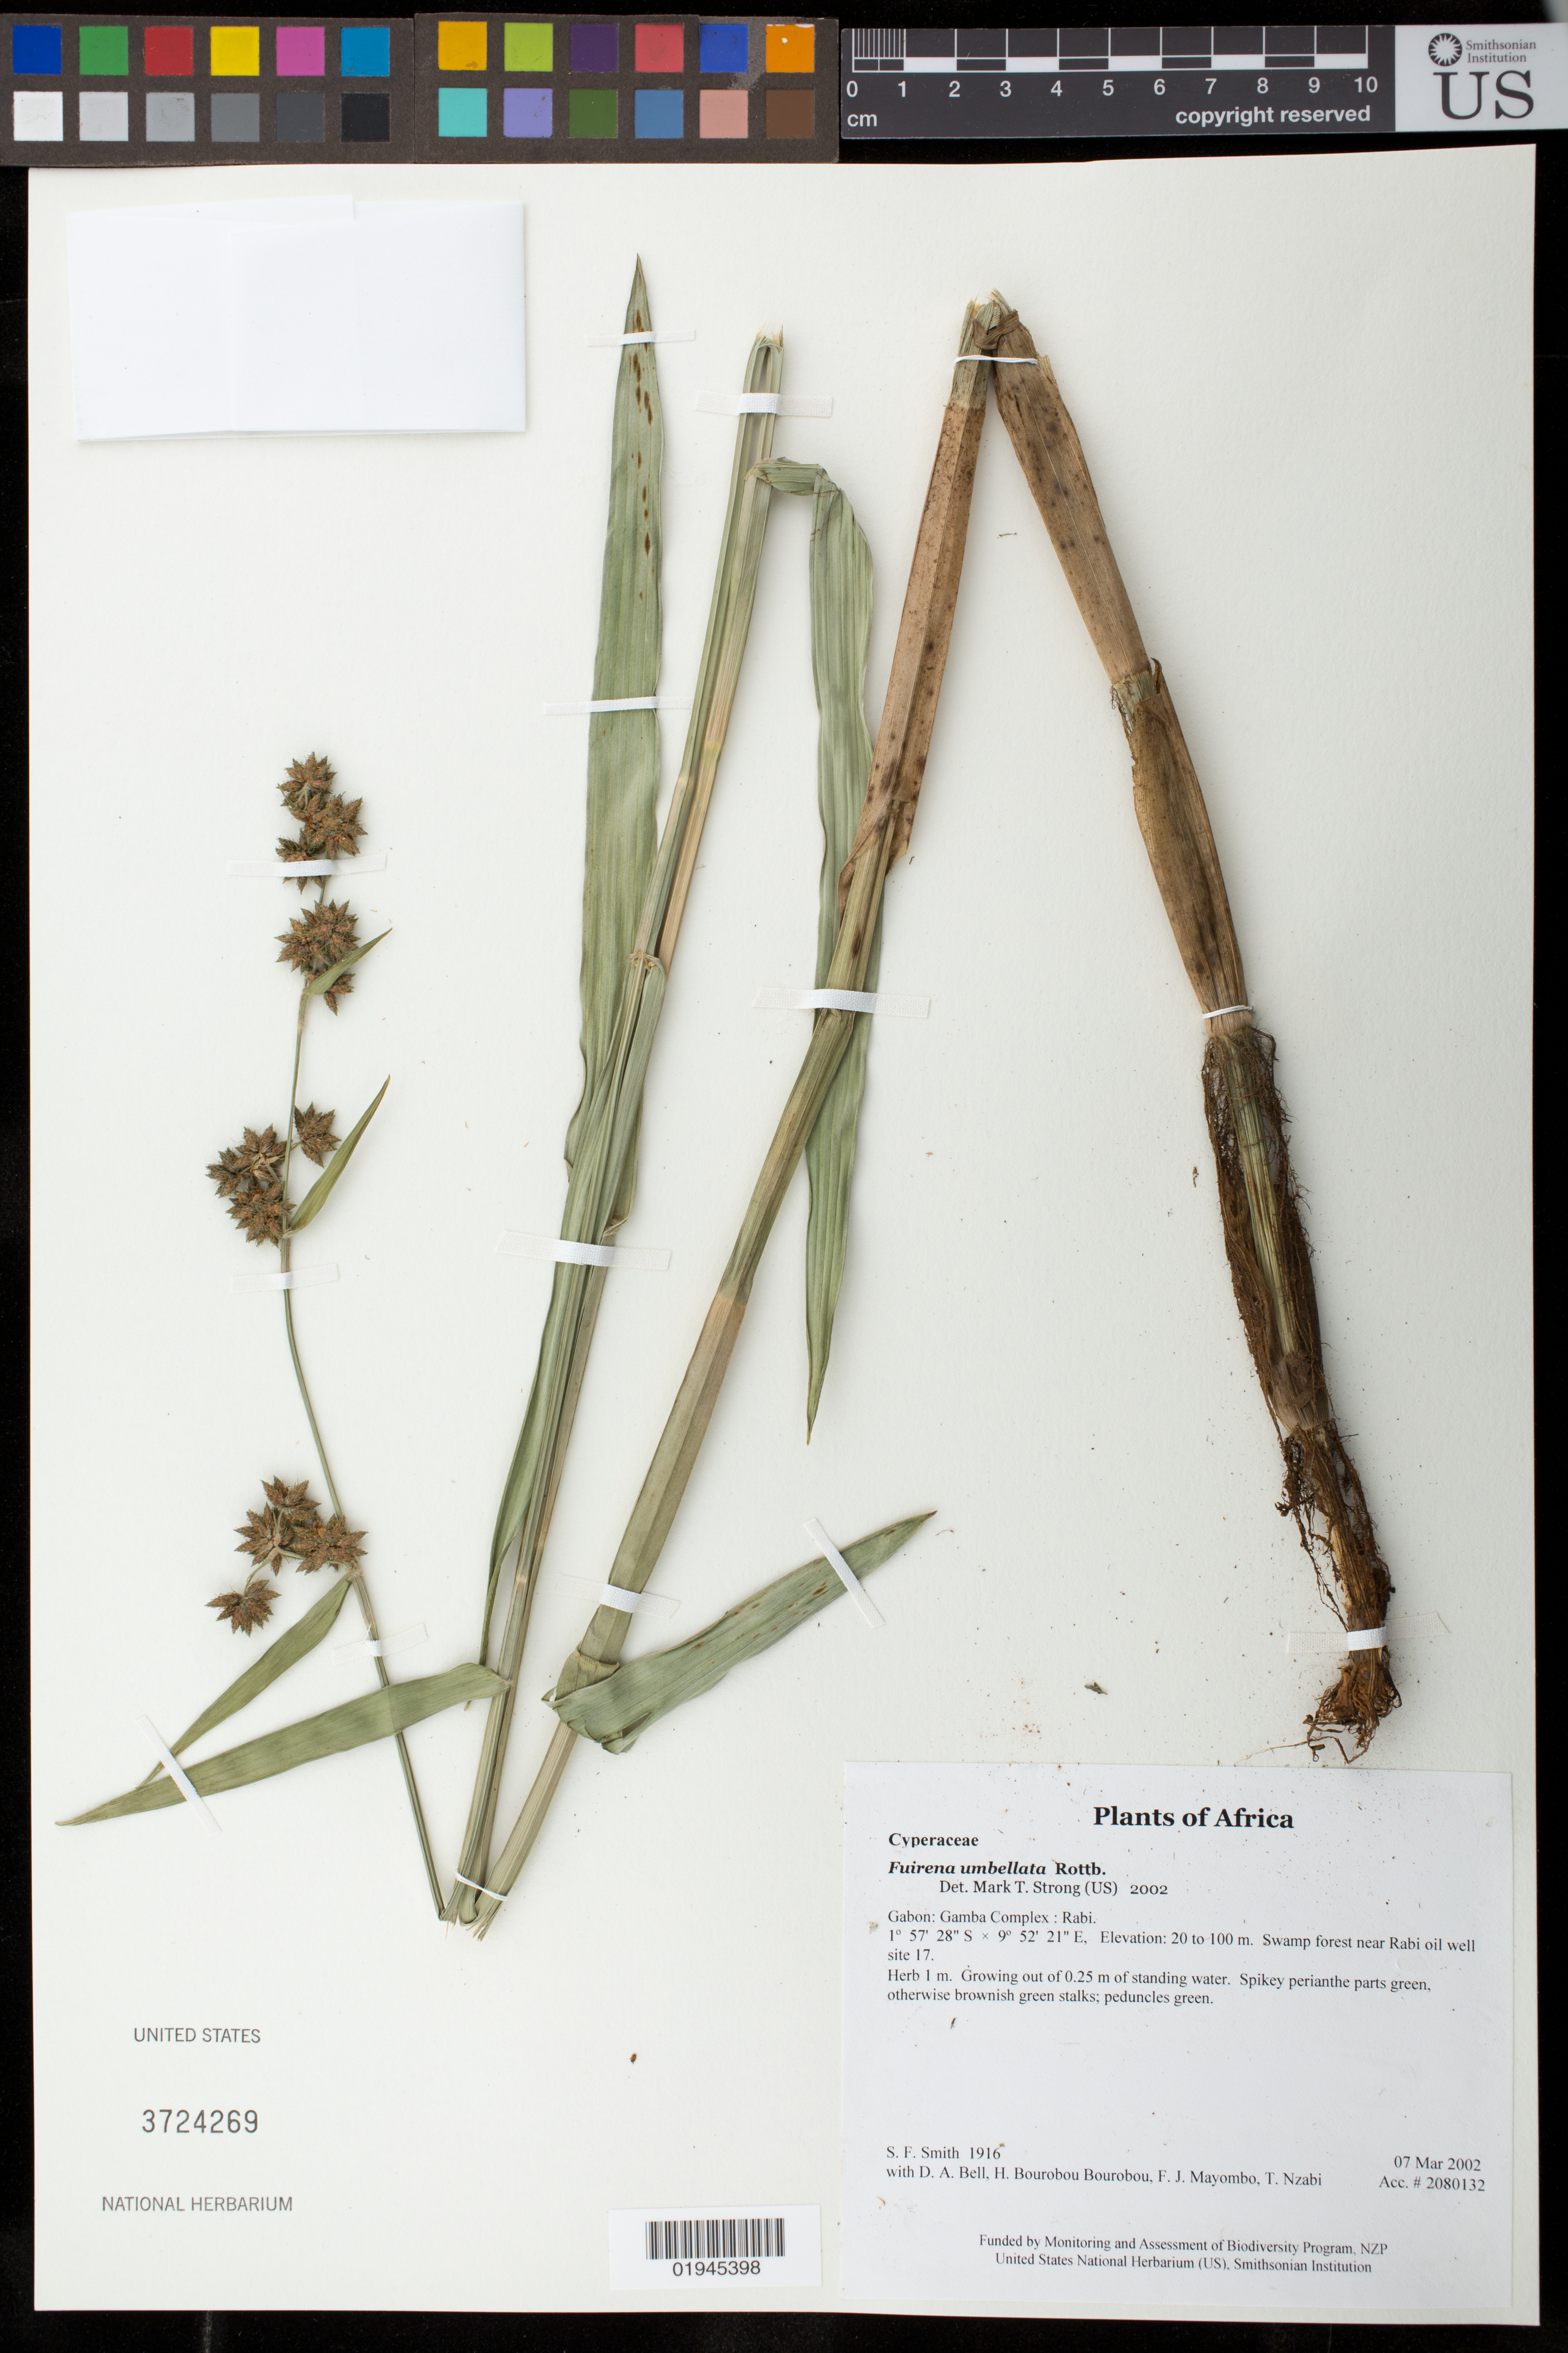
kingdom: Plantae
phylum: Tracheophyta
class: Liliopsida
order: Poales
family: Cyperaceae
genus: Fuirena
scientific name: Fuirena umbellata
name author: Rottb.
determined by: Strong, M. T., (US), Smithsonian Institution - National Museum of Natural History (UNITED STATES)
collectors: S.F. Smith, D. A. Bell, H. Bourobou Bourobou & F. J. Mayombo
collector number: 1916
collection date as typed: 07 Mar 2002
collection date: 2002-03-07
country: Gabon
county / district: Gamba Complex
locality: Rabi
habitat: Swamp forest near Rabi oil well site 17.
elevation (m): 20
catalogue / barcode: US 3724269